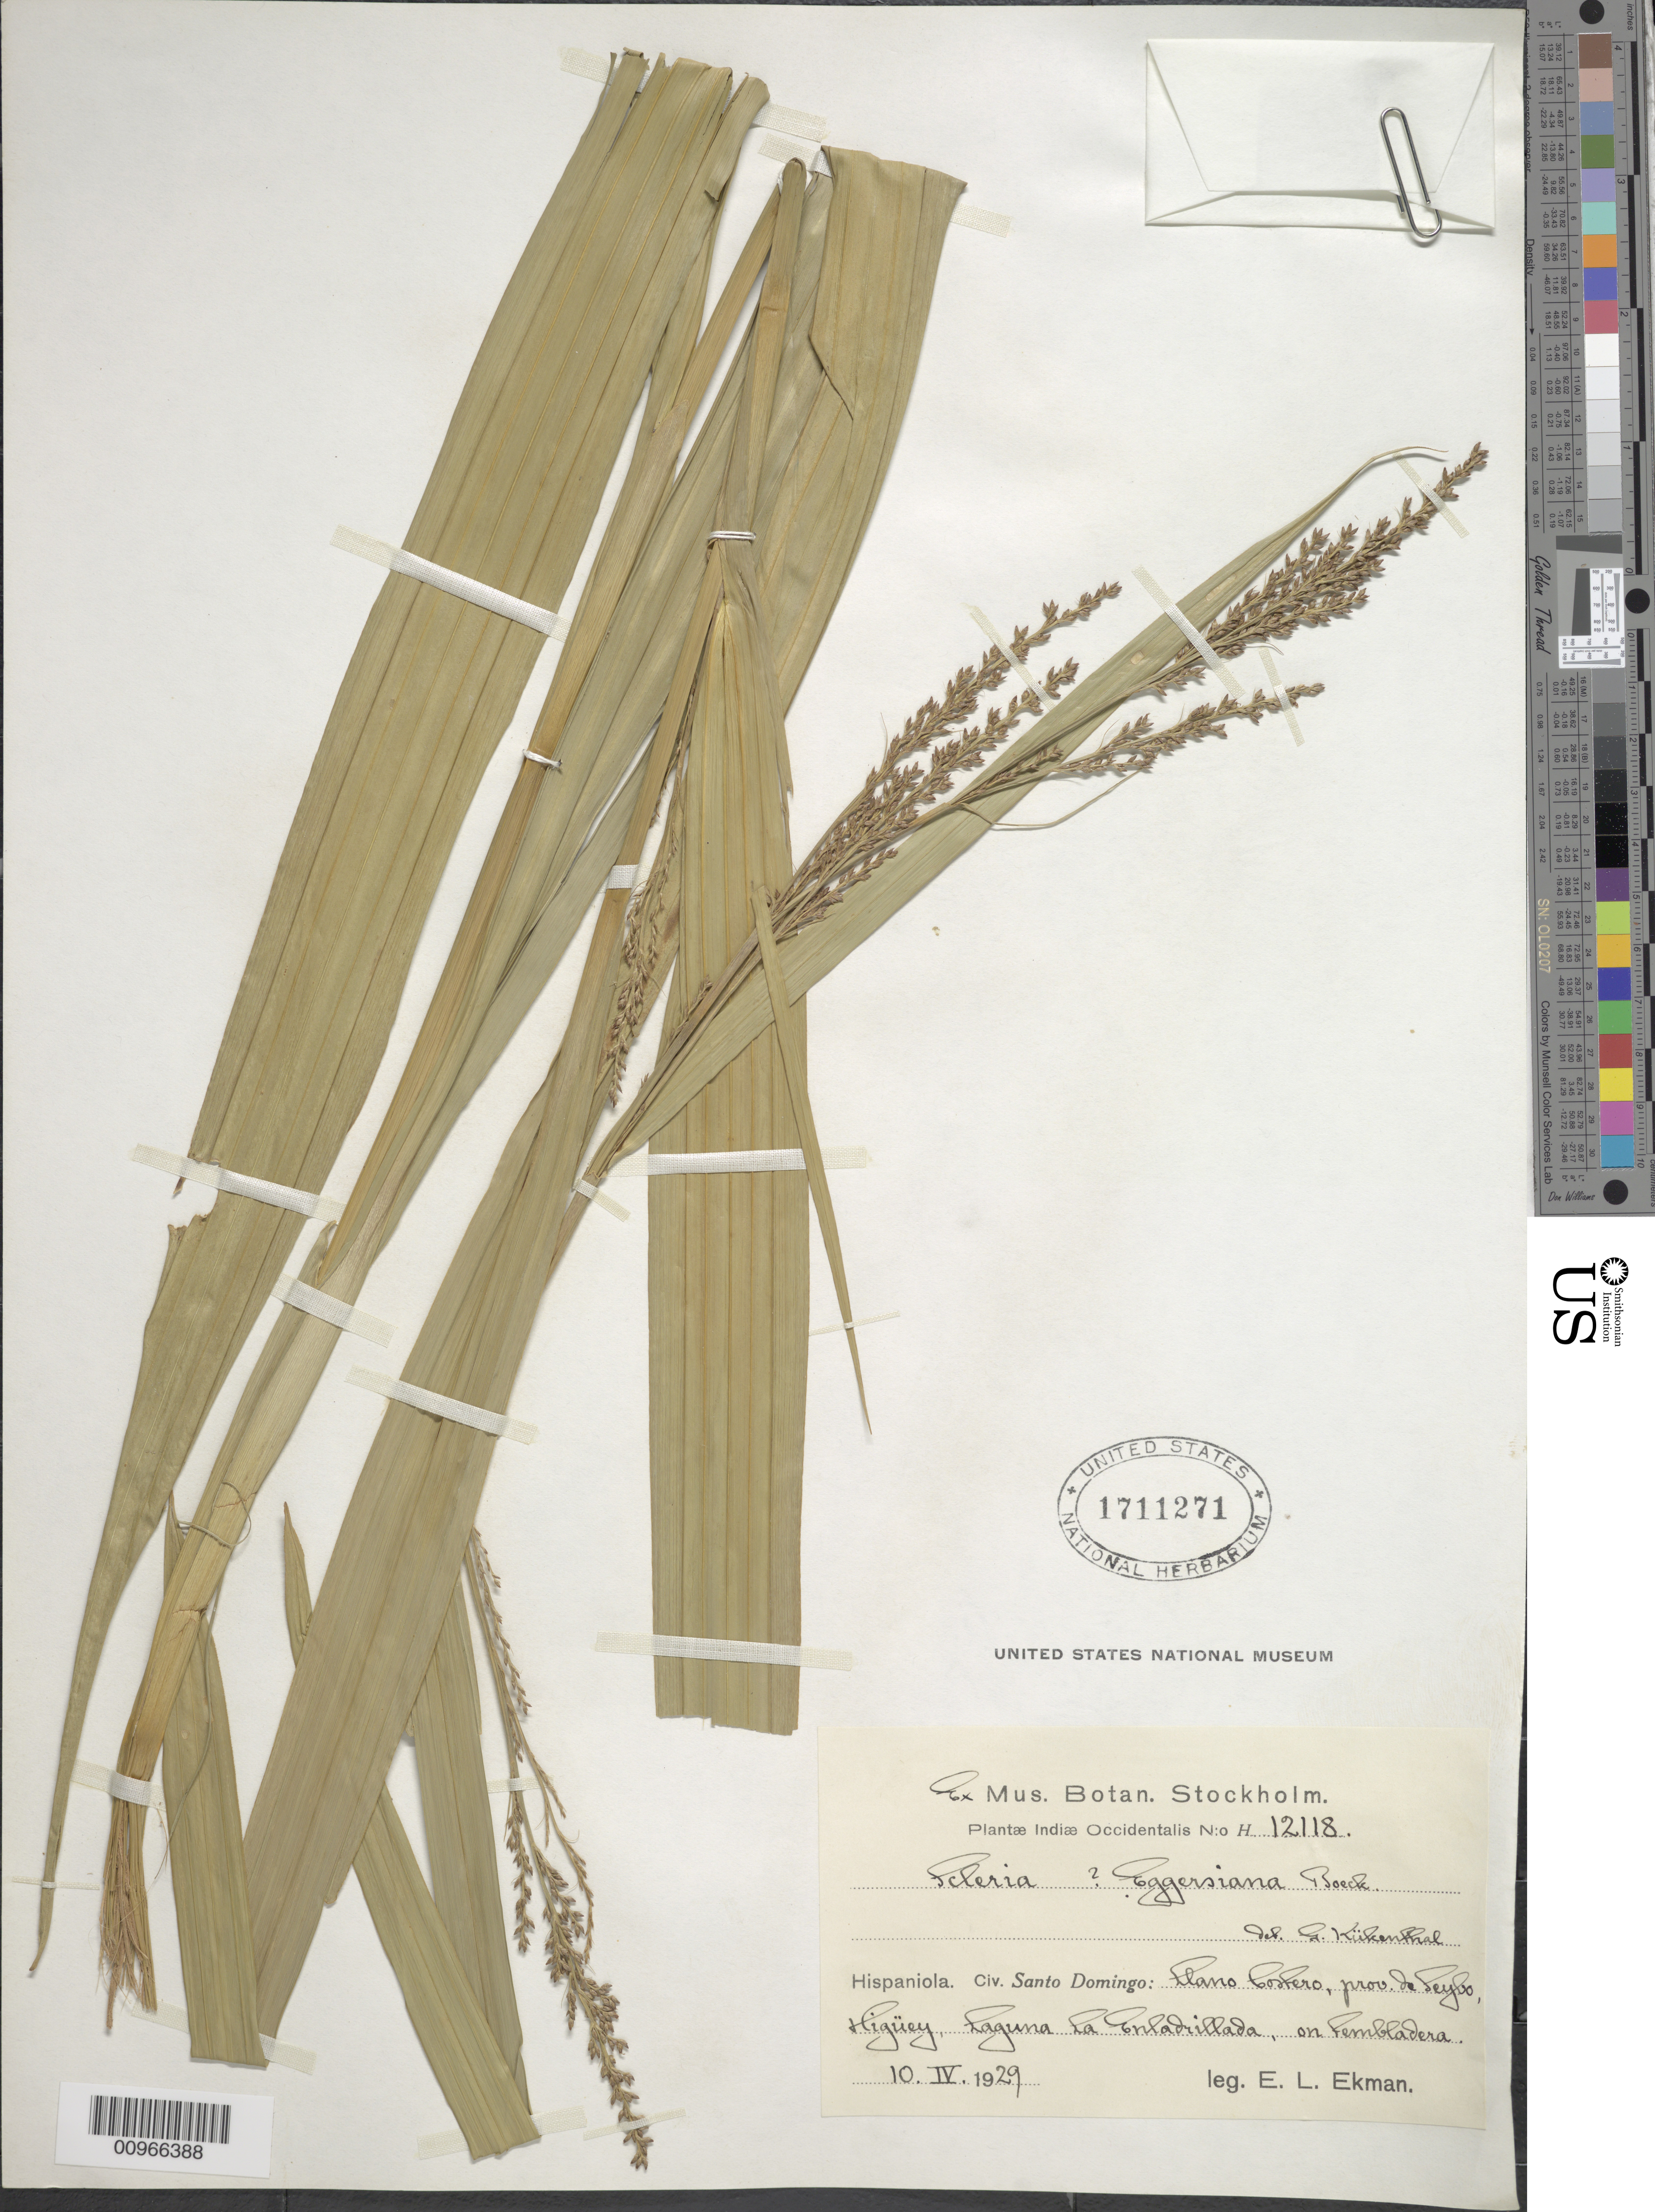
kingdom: Plantae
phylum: Tracheophyta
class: Liliopsida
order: Poales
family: Cyperaceae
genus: Scleria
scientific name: Scleria eggersiana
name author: Boeckeler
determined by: Kükenthal, G.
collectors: E. L. Ekman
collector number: H 12118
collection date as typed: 10 Apr 1929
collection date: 1929-04-10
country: Dominican Republic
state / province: El Seibo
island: Hispaniola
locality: Llano Costero, Higüey, Laguna La "Enladrillada"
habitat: On tembladera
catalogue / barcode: US 1711271